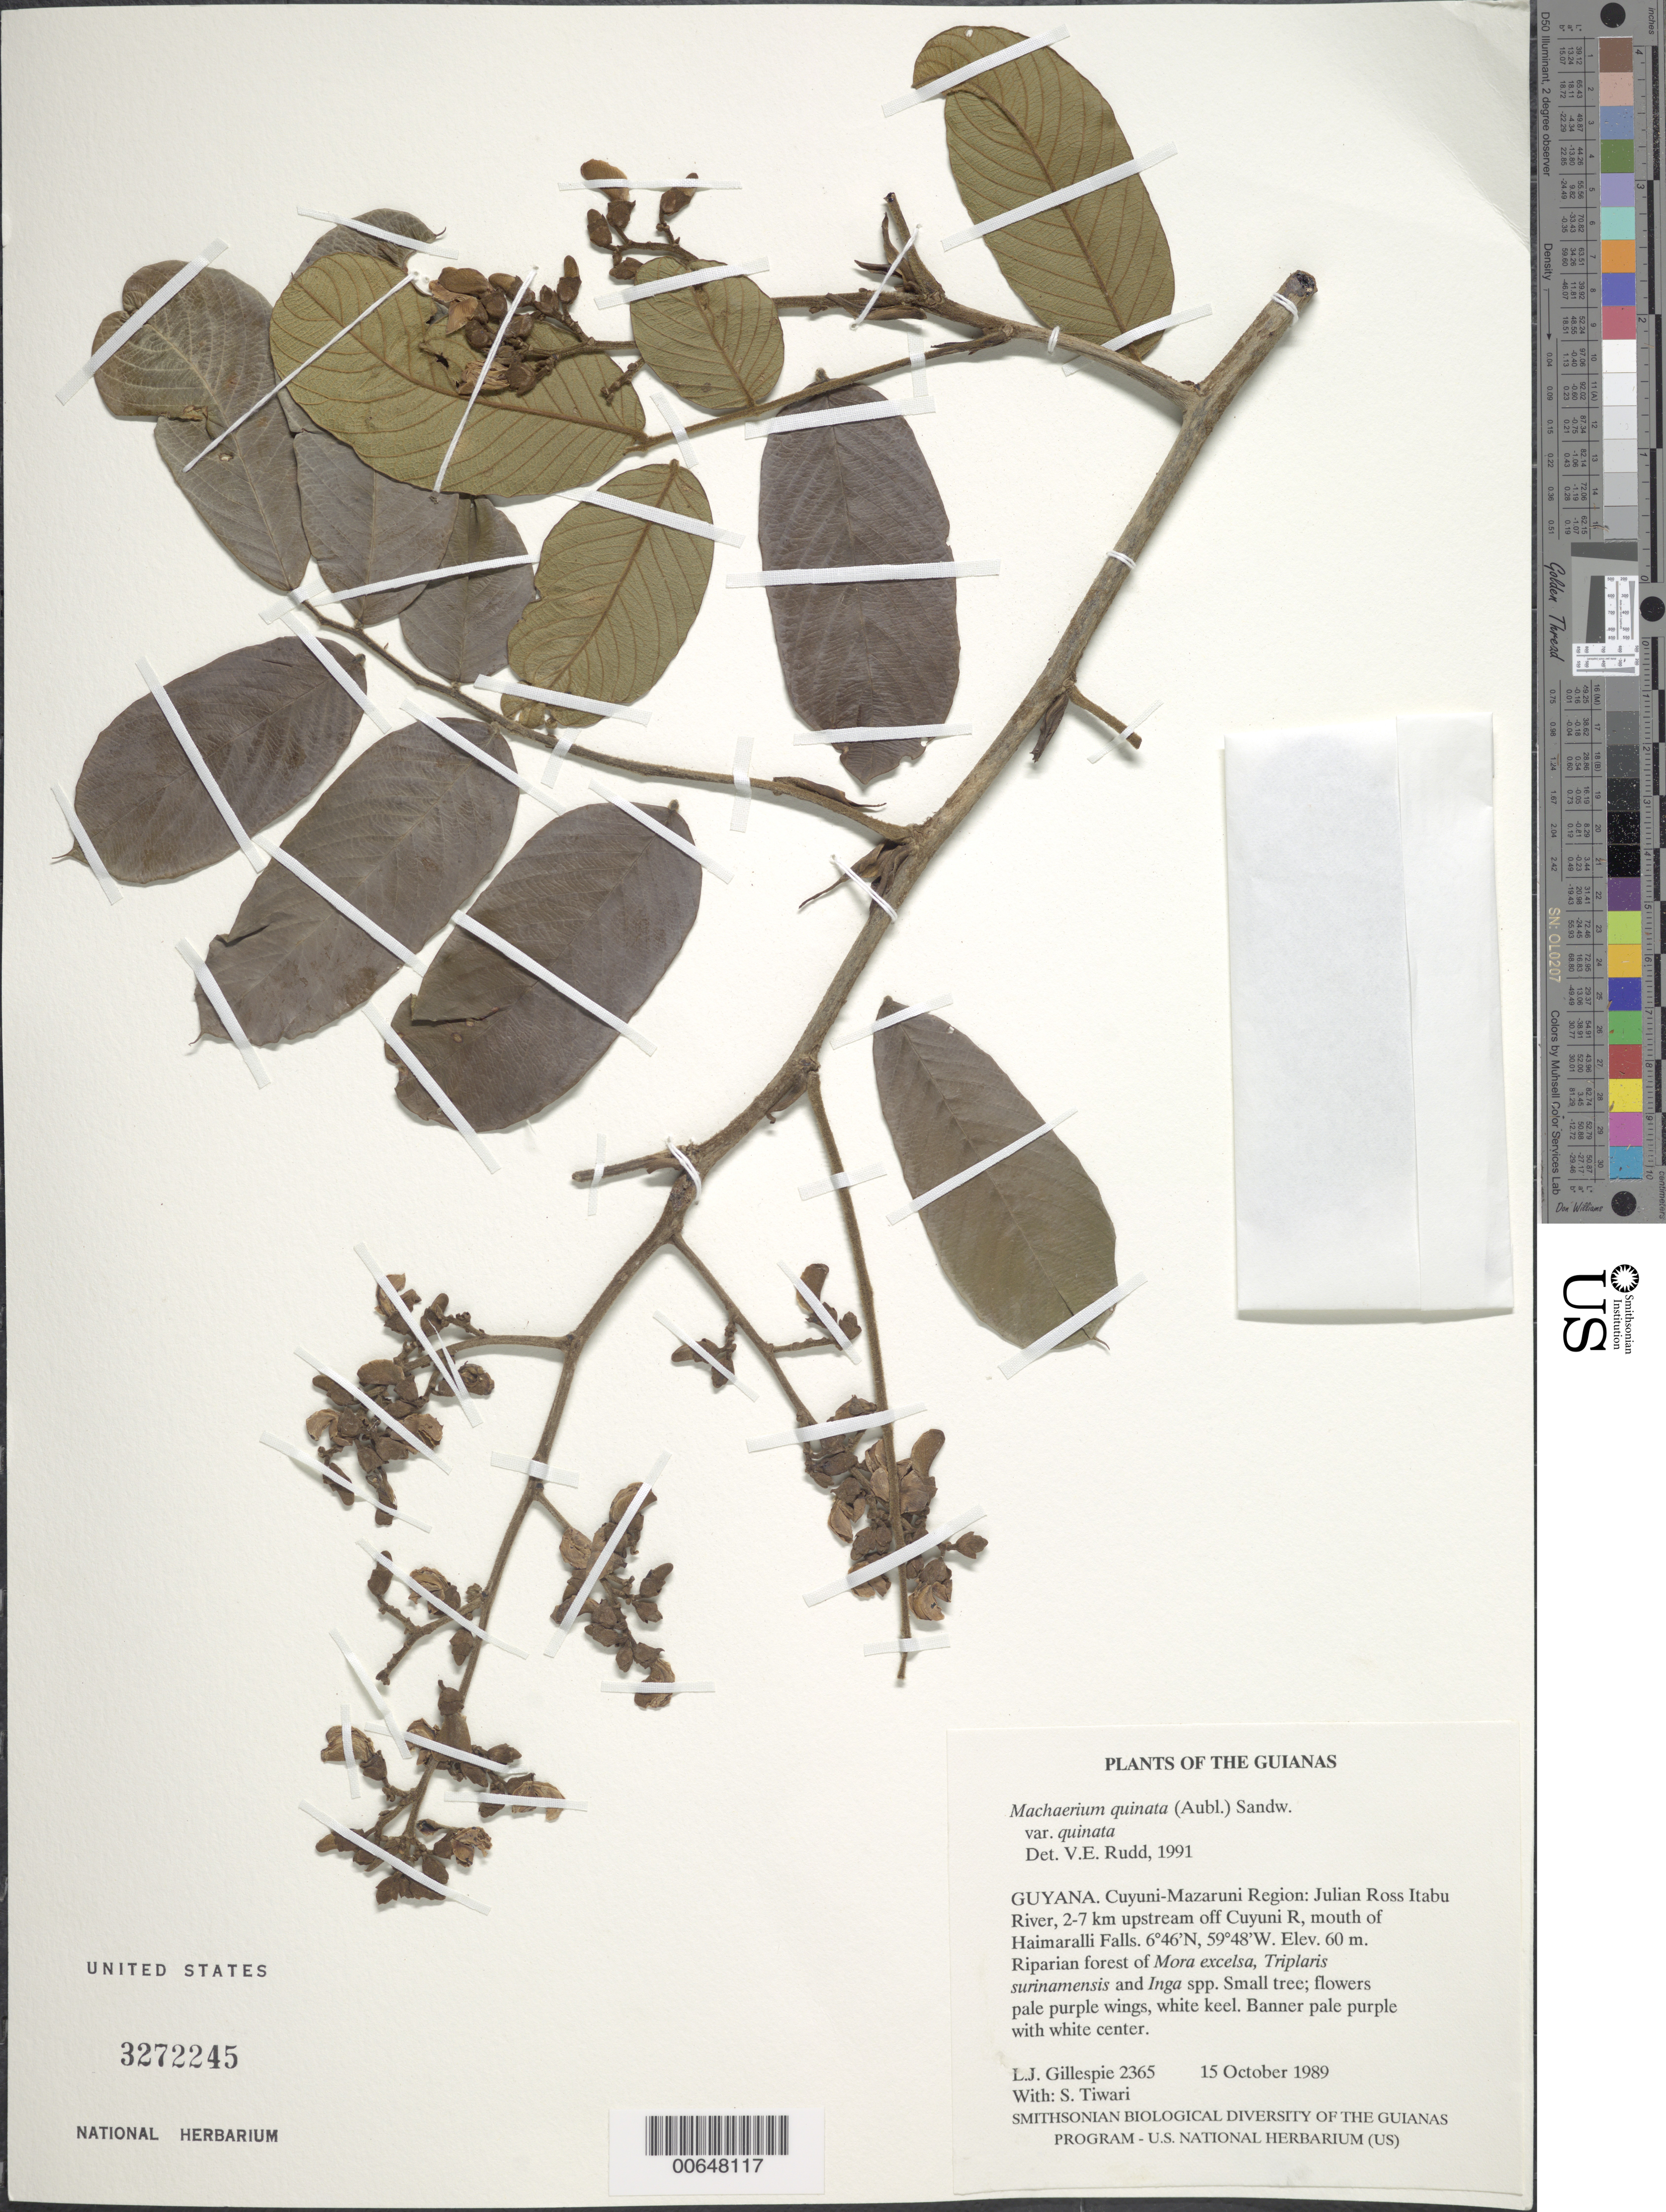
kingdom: Plantae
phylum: Tracheophyta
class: Magnoliopsida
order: Fabales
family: Fabaceae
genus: Machaerium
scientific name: Machaerium quinatum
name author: (Aubl.) Sandwith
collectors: L. J. Gillespie & S. Tiwari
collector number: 2365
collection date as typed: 15 October 1989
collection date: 1989-10-15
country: Guyana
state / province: Cuyuni-Mazaruni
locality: Julian Ross Itabu River, 2-7 km upstream off Cuyuni R, mouth of Haimaralli Falls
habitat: Riparian forest of Mora excelsa, Triplaris surinamensis. Also Inga spp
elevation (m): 60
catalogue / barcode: US 3272245